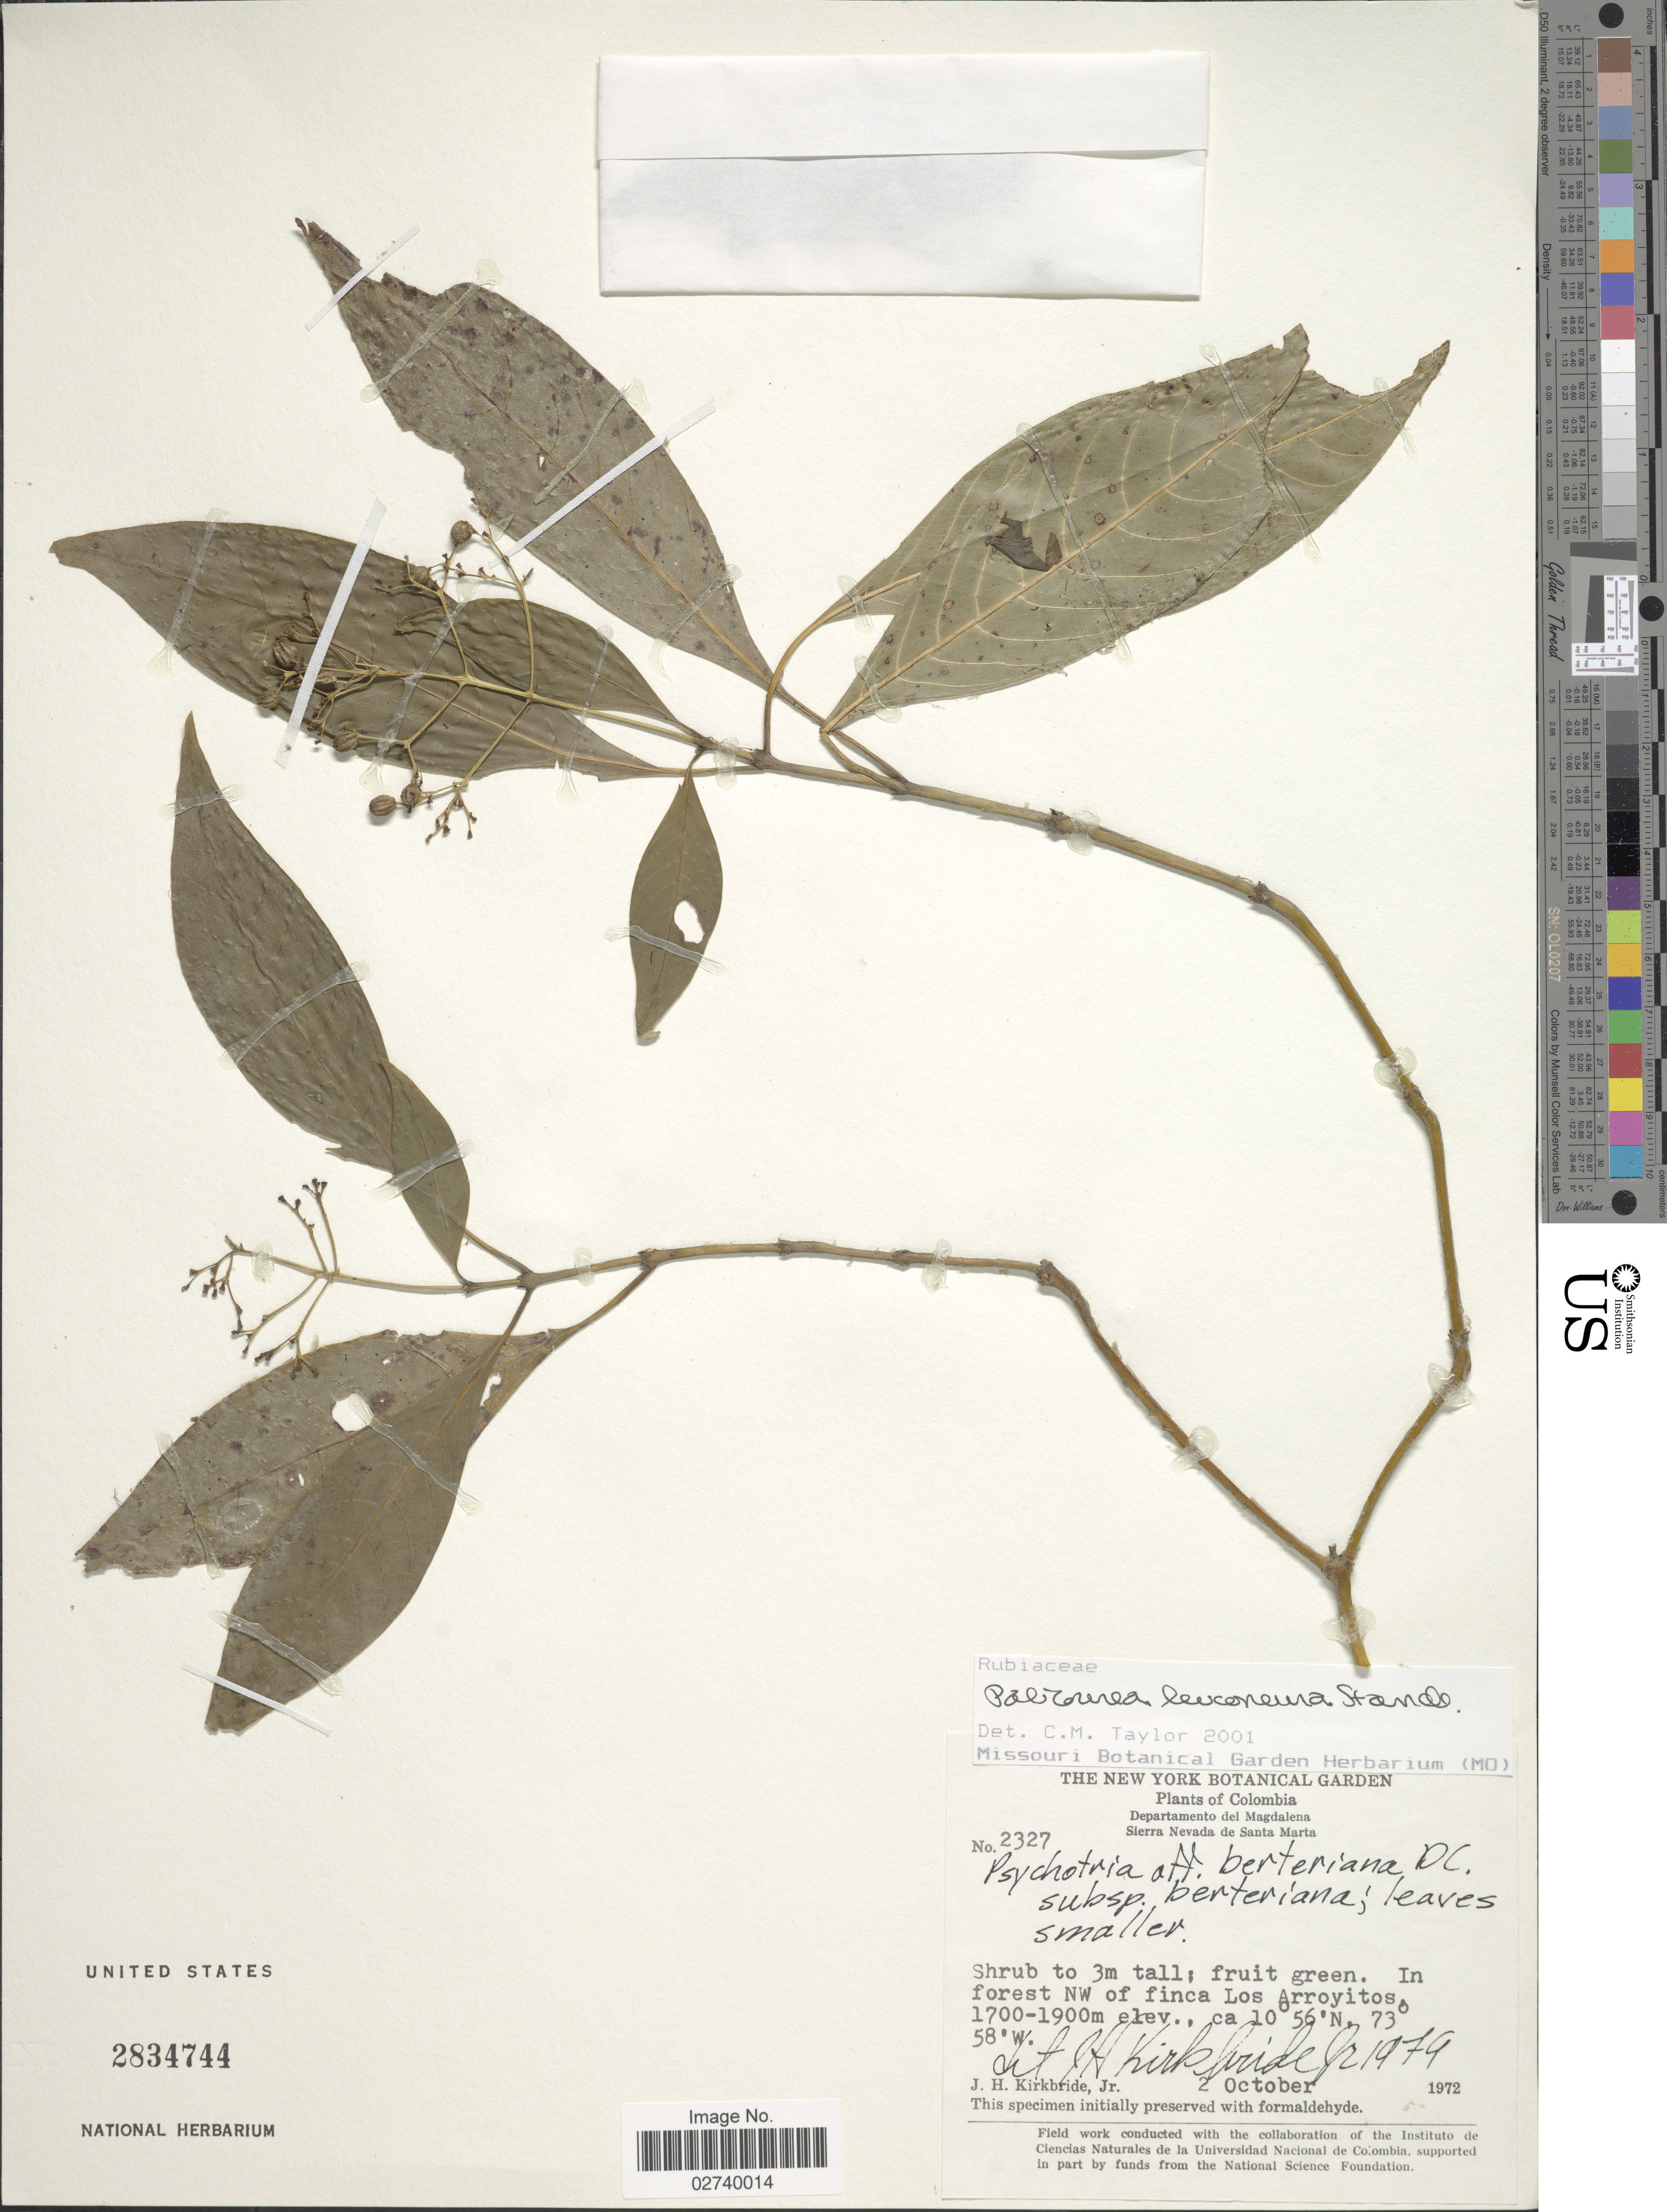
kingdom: Plantae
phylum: Tracheophyta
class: Magnoliopsida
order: Gentianales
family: Rubiaceae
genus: Palicourea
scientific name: Palicourea leuconeura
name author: Standl.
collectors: J. H. Kirkbride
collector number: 2327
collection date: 1972-10-02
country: Colombia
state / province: Magdalena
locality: Sierra Nevada de Santa Marta. NW of finca Los Arroyitos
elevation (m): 1700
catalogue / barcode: US 2834744